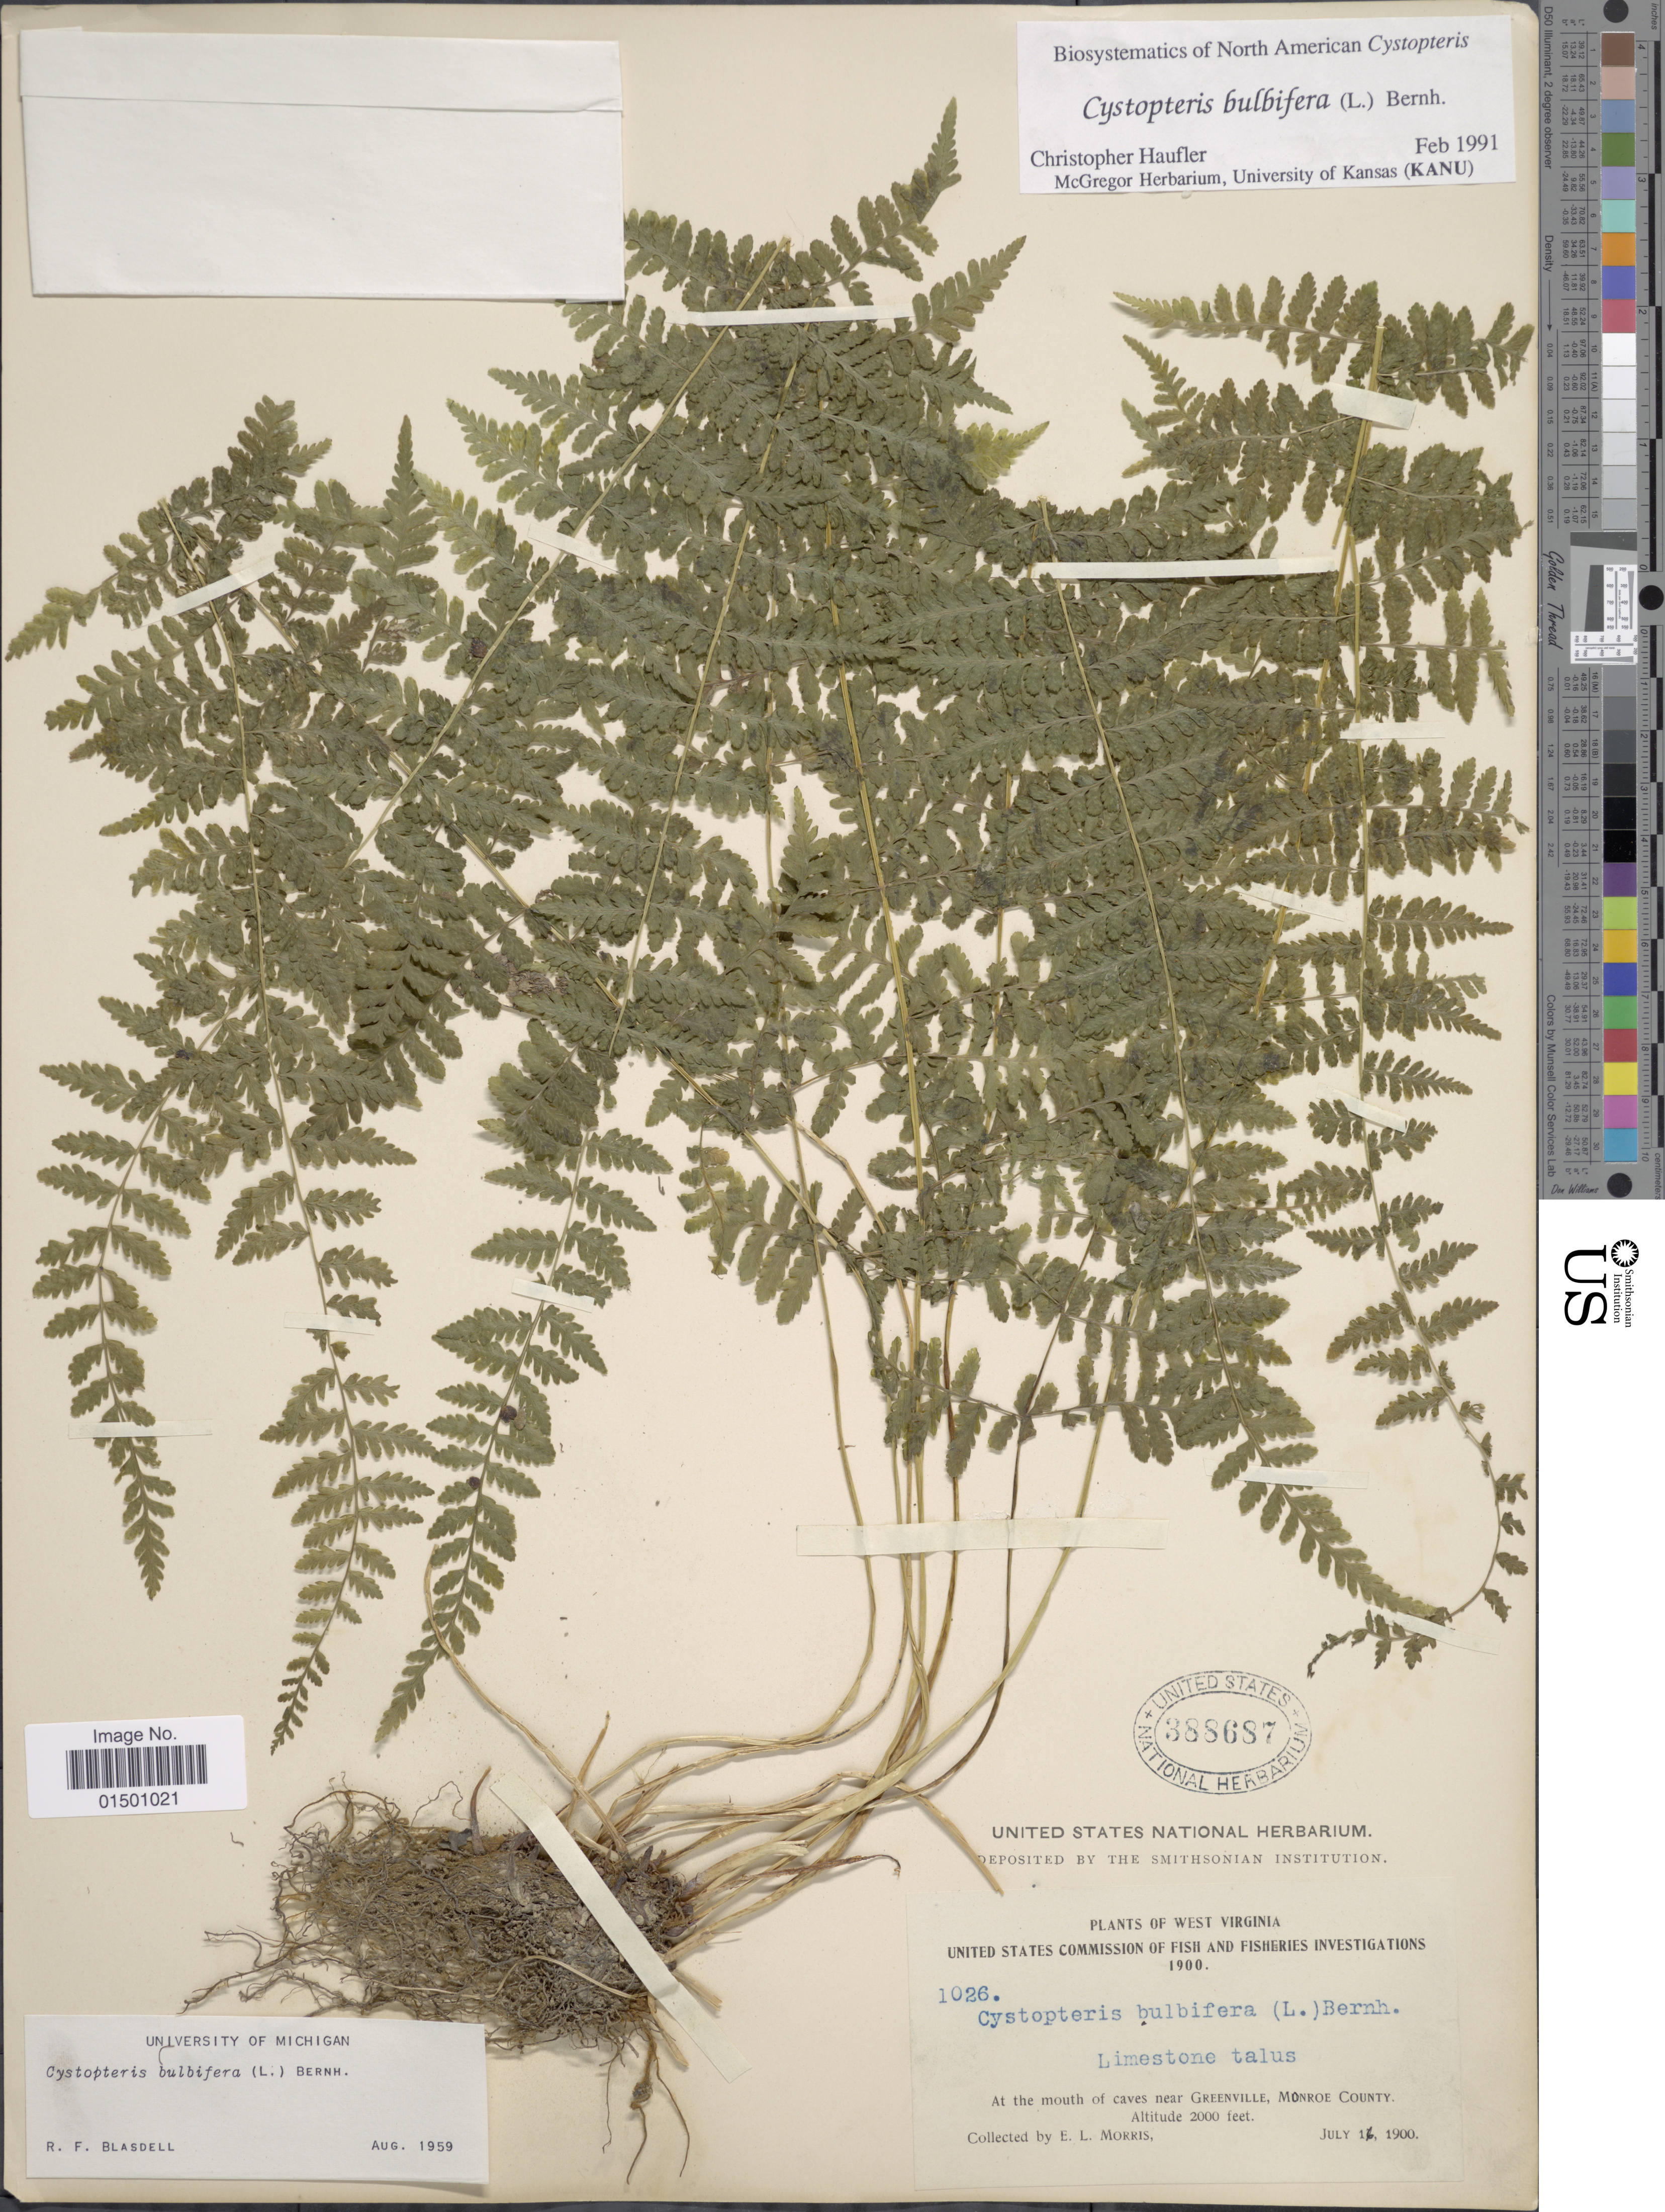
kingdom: Plantae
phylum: Tracheophyta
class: Polypodiopsida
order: Polypodiales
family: Cystopteridaceae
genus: Cystopteris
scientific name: Cystopteris bulbifera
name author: (L.) Bernh.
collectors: E. Morris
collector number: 1026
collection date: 1900-07-11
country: United States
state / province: West Virginia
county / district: Monroe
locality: At the mouth of caves near Greenville, Monroe County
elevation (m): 610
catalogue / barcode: US 388687